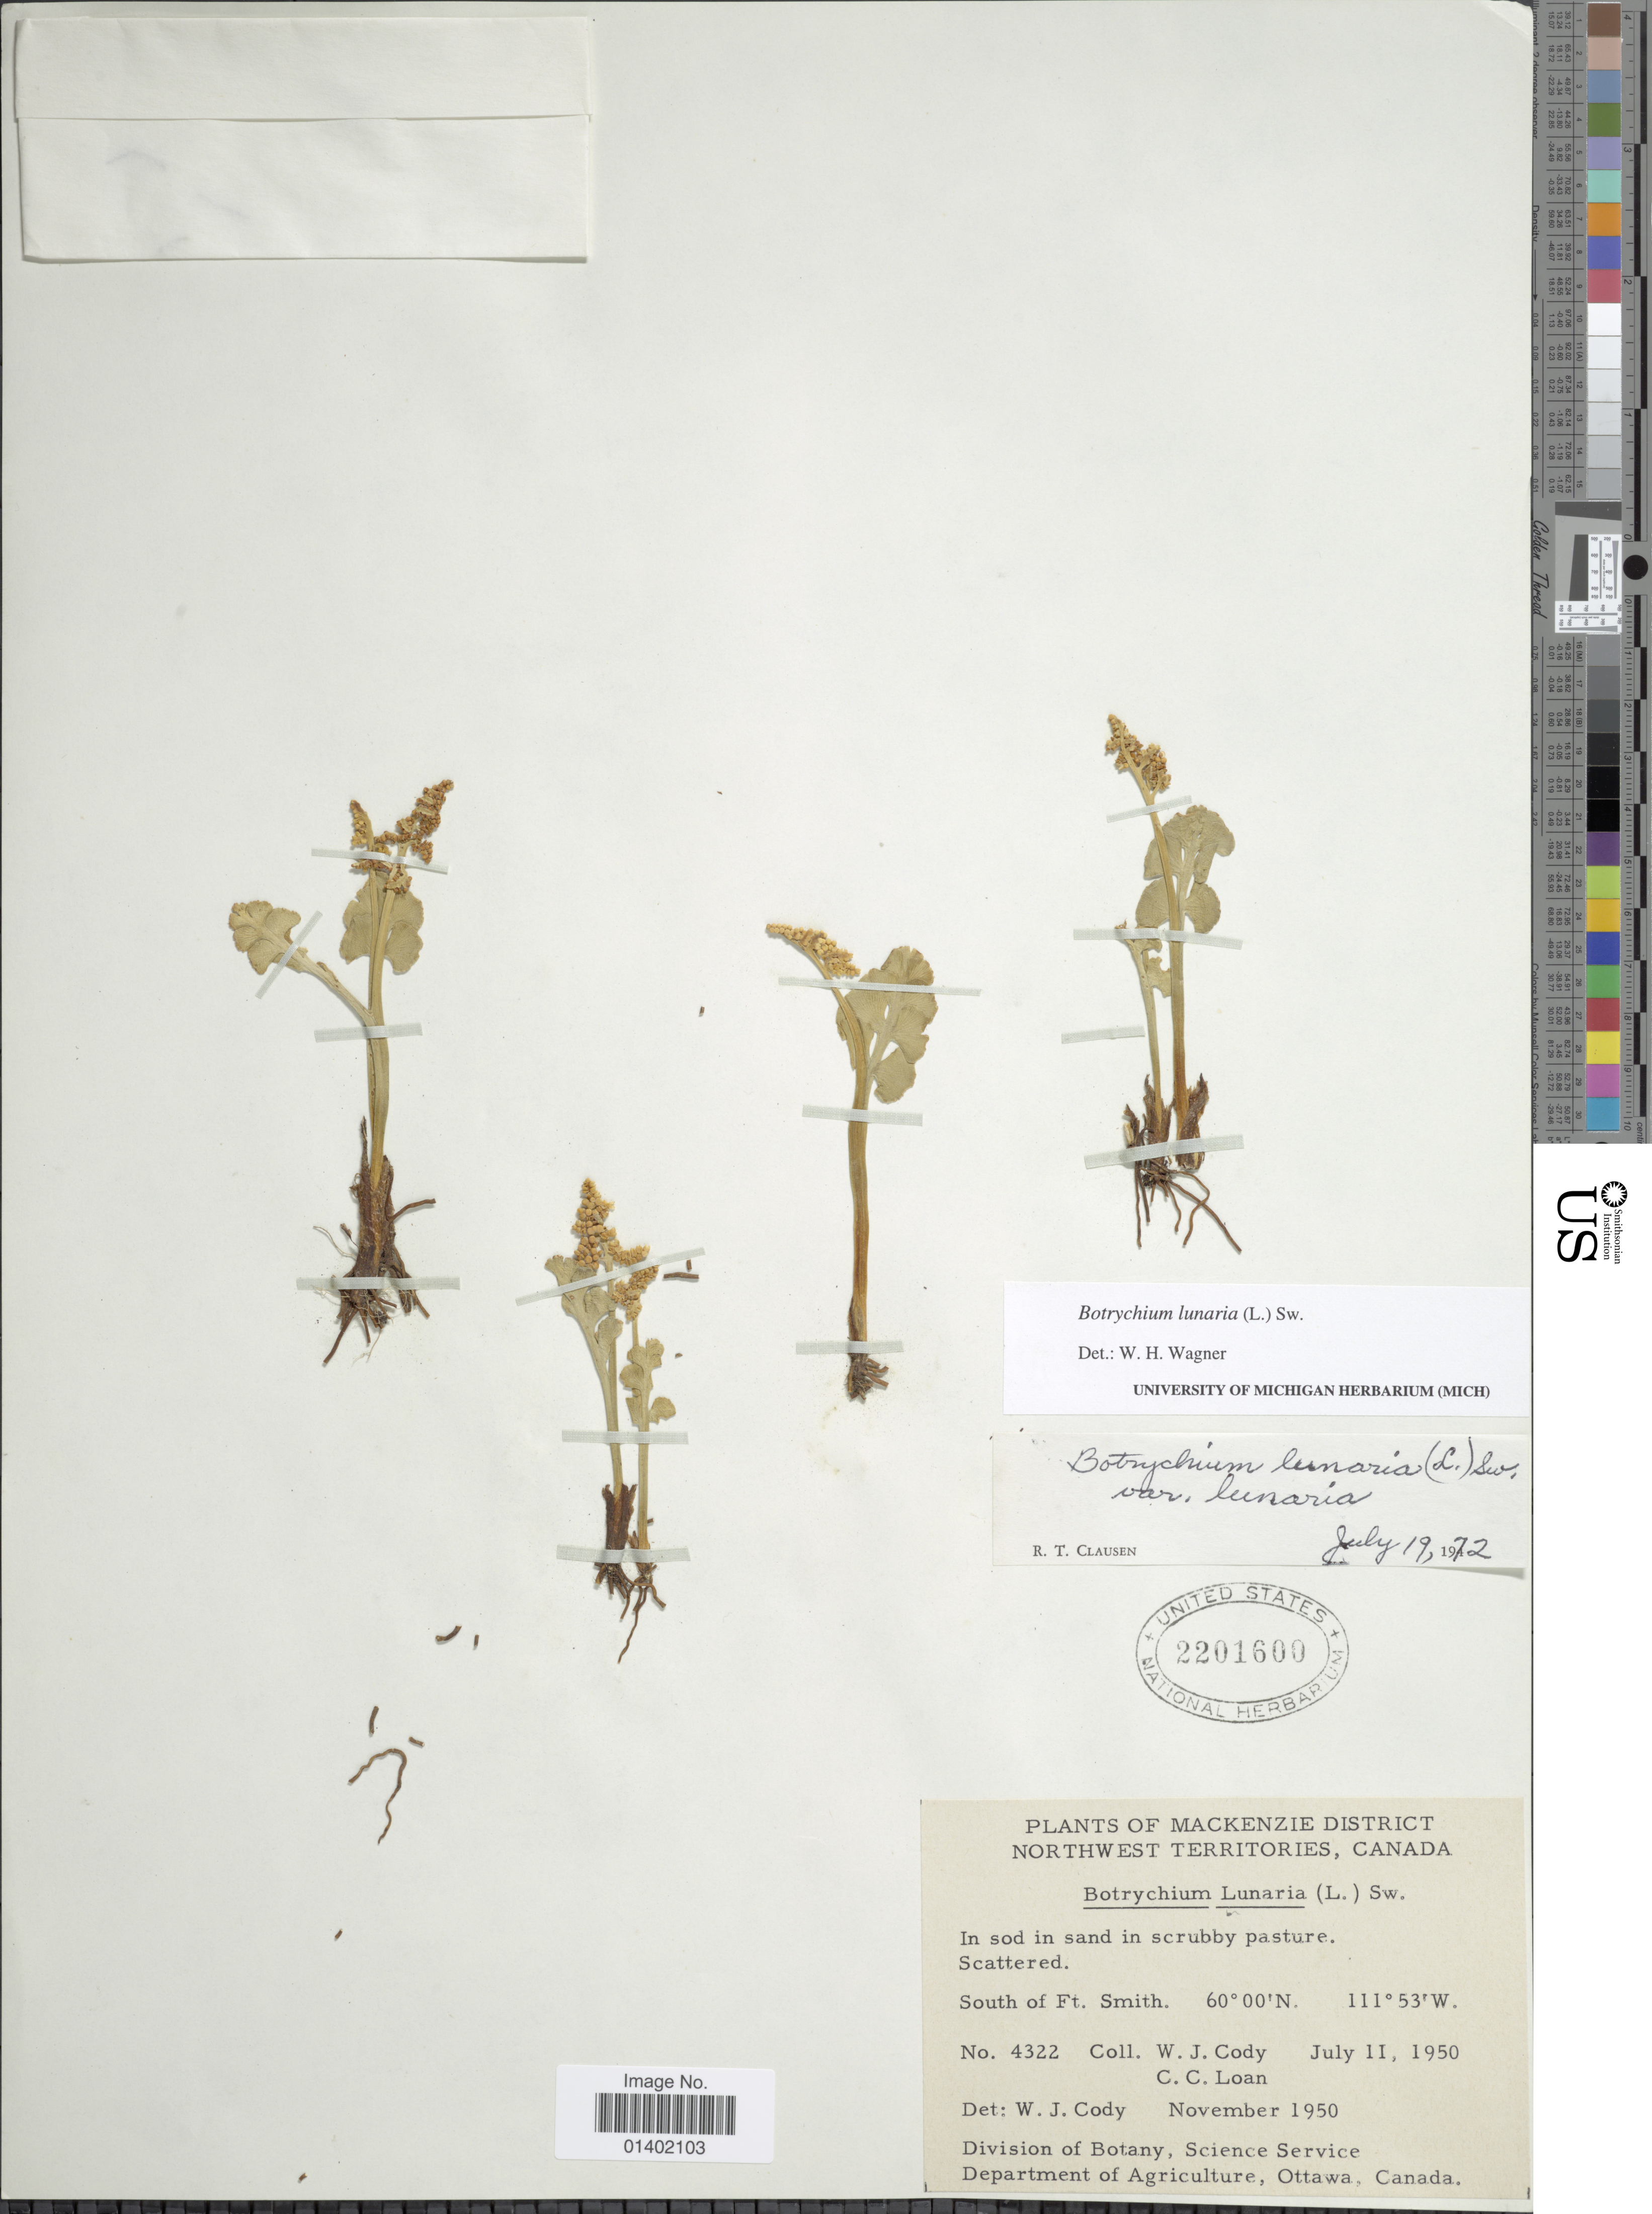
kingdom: Plantae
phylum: Tracheophyta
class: Polypodiopsida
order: Ophioglossales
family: Ophioglossaceae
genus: Botrychium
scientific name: Botrychium lunaria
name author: (L.) Sw.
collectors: R. T. Clausen, W. Cody & C. Loan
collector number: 4322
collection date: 1950-07-11/1972-07-19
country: Canada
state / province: Northwest Territories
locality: Mackenzie District Northwest Territories, Canada, South of Ft. Smith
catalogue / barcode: US 2201600